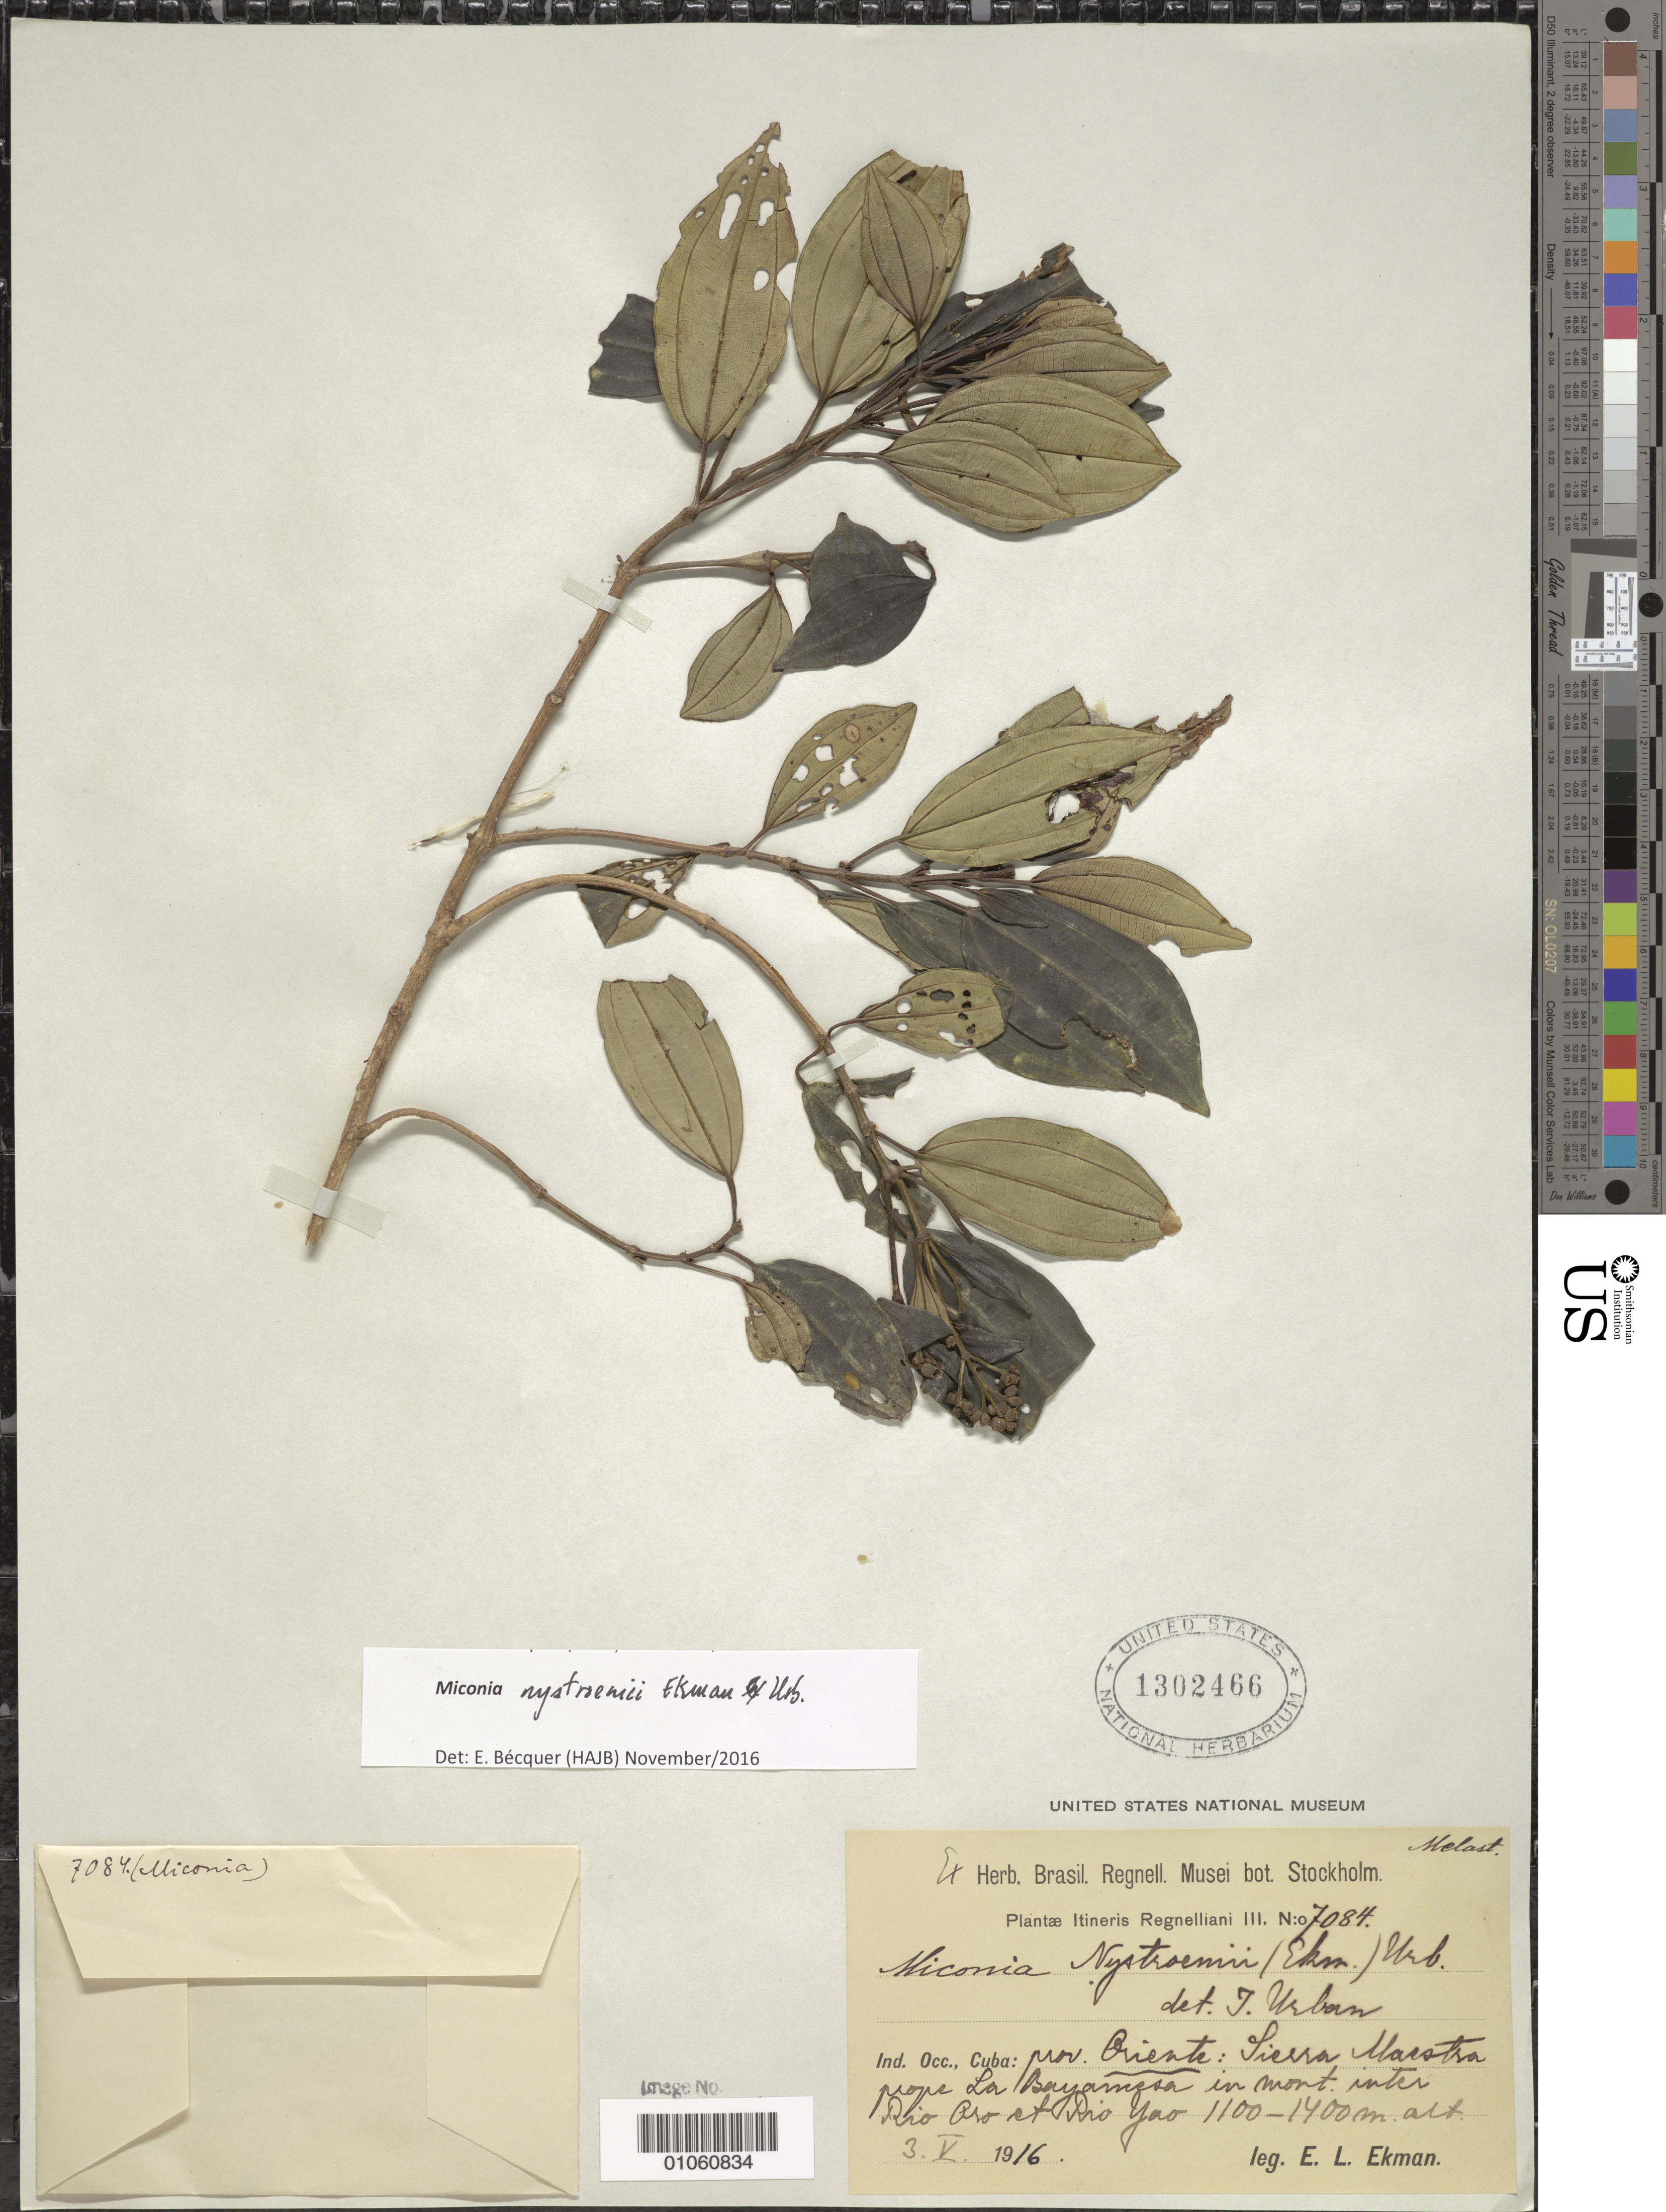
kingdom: Plantae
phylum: Tracheophyta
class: Magnoliopsida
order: Myrtales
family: Melastomataceae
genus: Miconia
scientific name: Miconia nystroemii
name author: Urb.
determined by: Bécquer Granados, E. R., (HAJB)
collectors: E. L. Ekman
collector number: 7084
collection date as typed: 03 May 1916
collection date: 1916-05-03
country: Cuba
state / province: Oriente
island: Cuba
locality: Sierra Maestra, prope La Bayamzsa, inter Río Oro et Río Yao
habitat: In mont.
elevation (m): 1100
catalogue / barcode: US 1302466